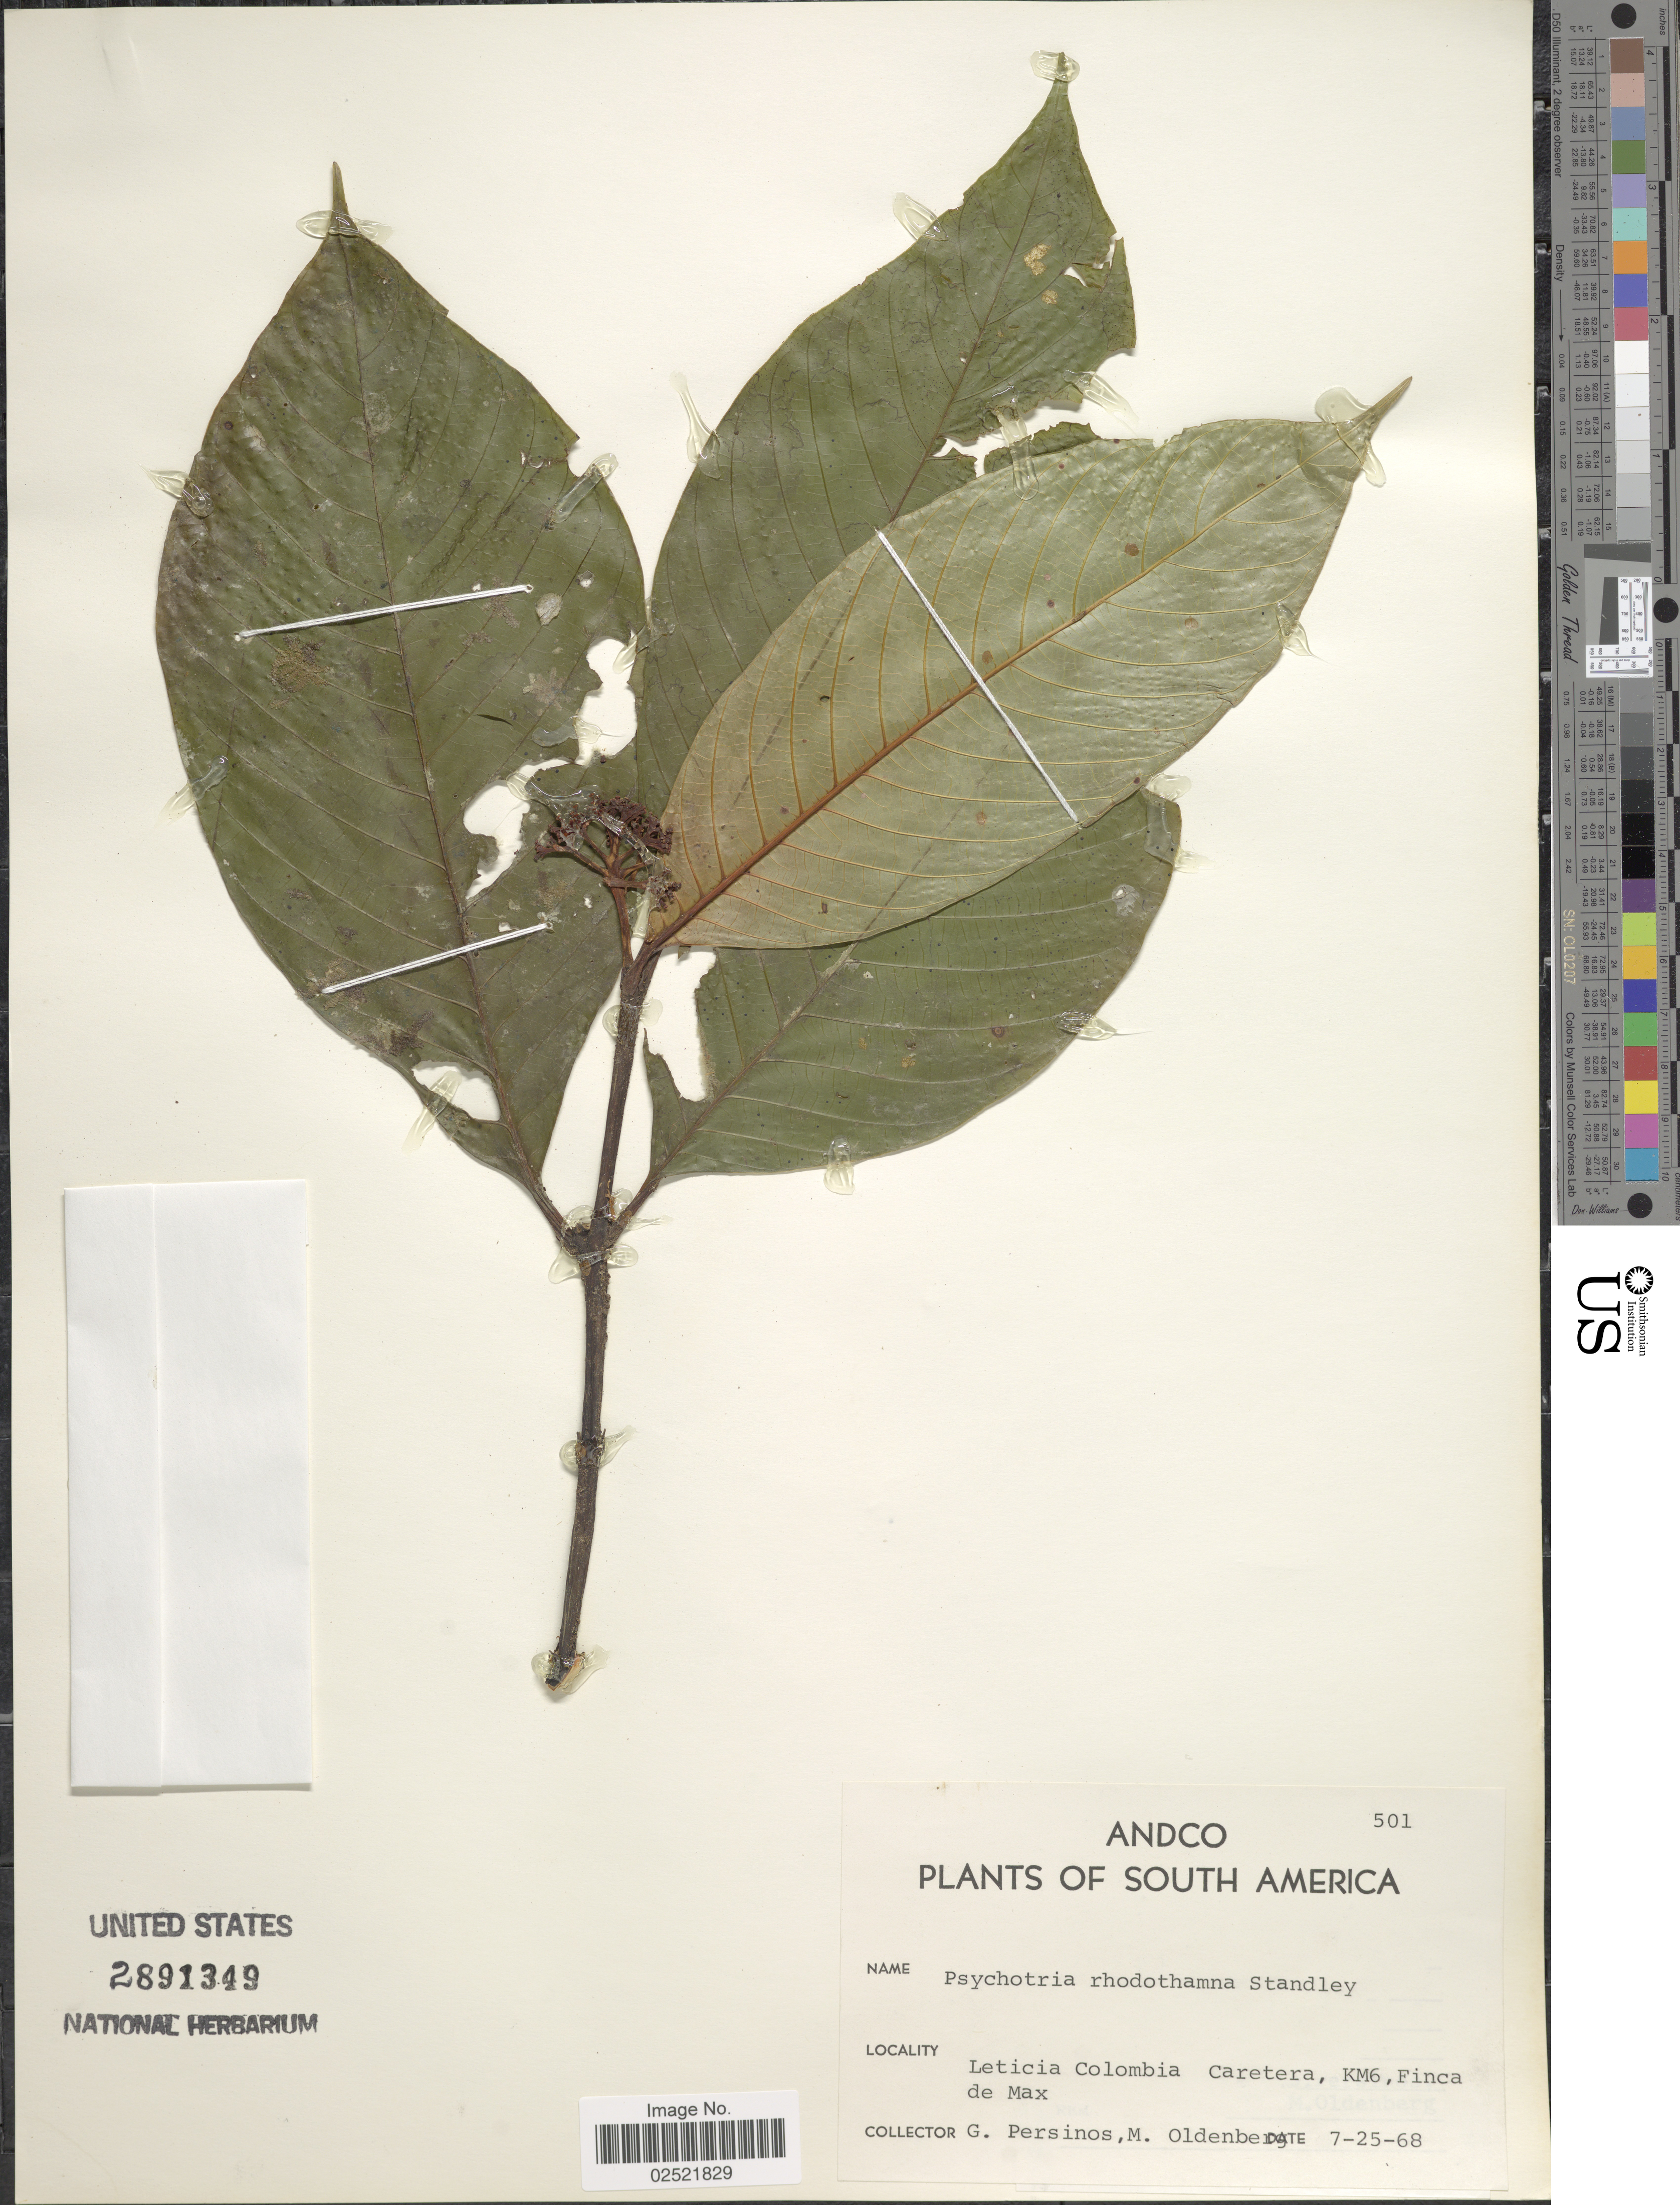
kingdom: Plantae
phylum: Tracheophyta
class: Magnoliopsida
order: Gentianales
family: Rubiaceae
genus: Psychotria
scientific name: Psychotria rhodothamna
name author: Standl.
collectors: G. Persinos & M. Oldenberg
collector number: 501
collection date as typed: Transcribed d/m/y: 25/7/68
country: Colombia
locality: Leticia Colombia Caretera, km 6, Finca de Max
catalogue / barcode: US 2891349